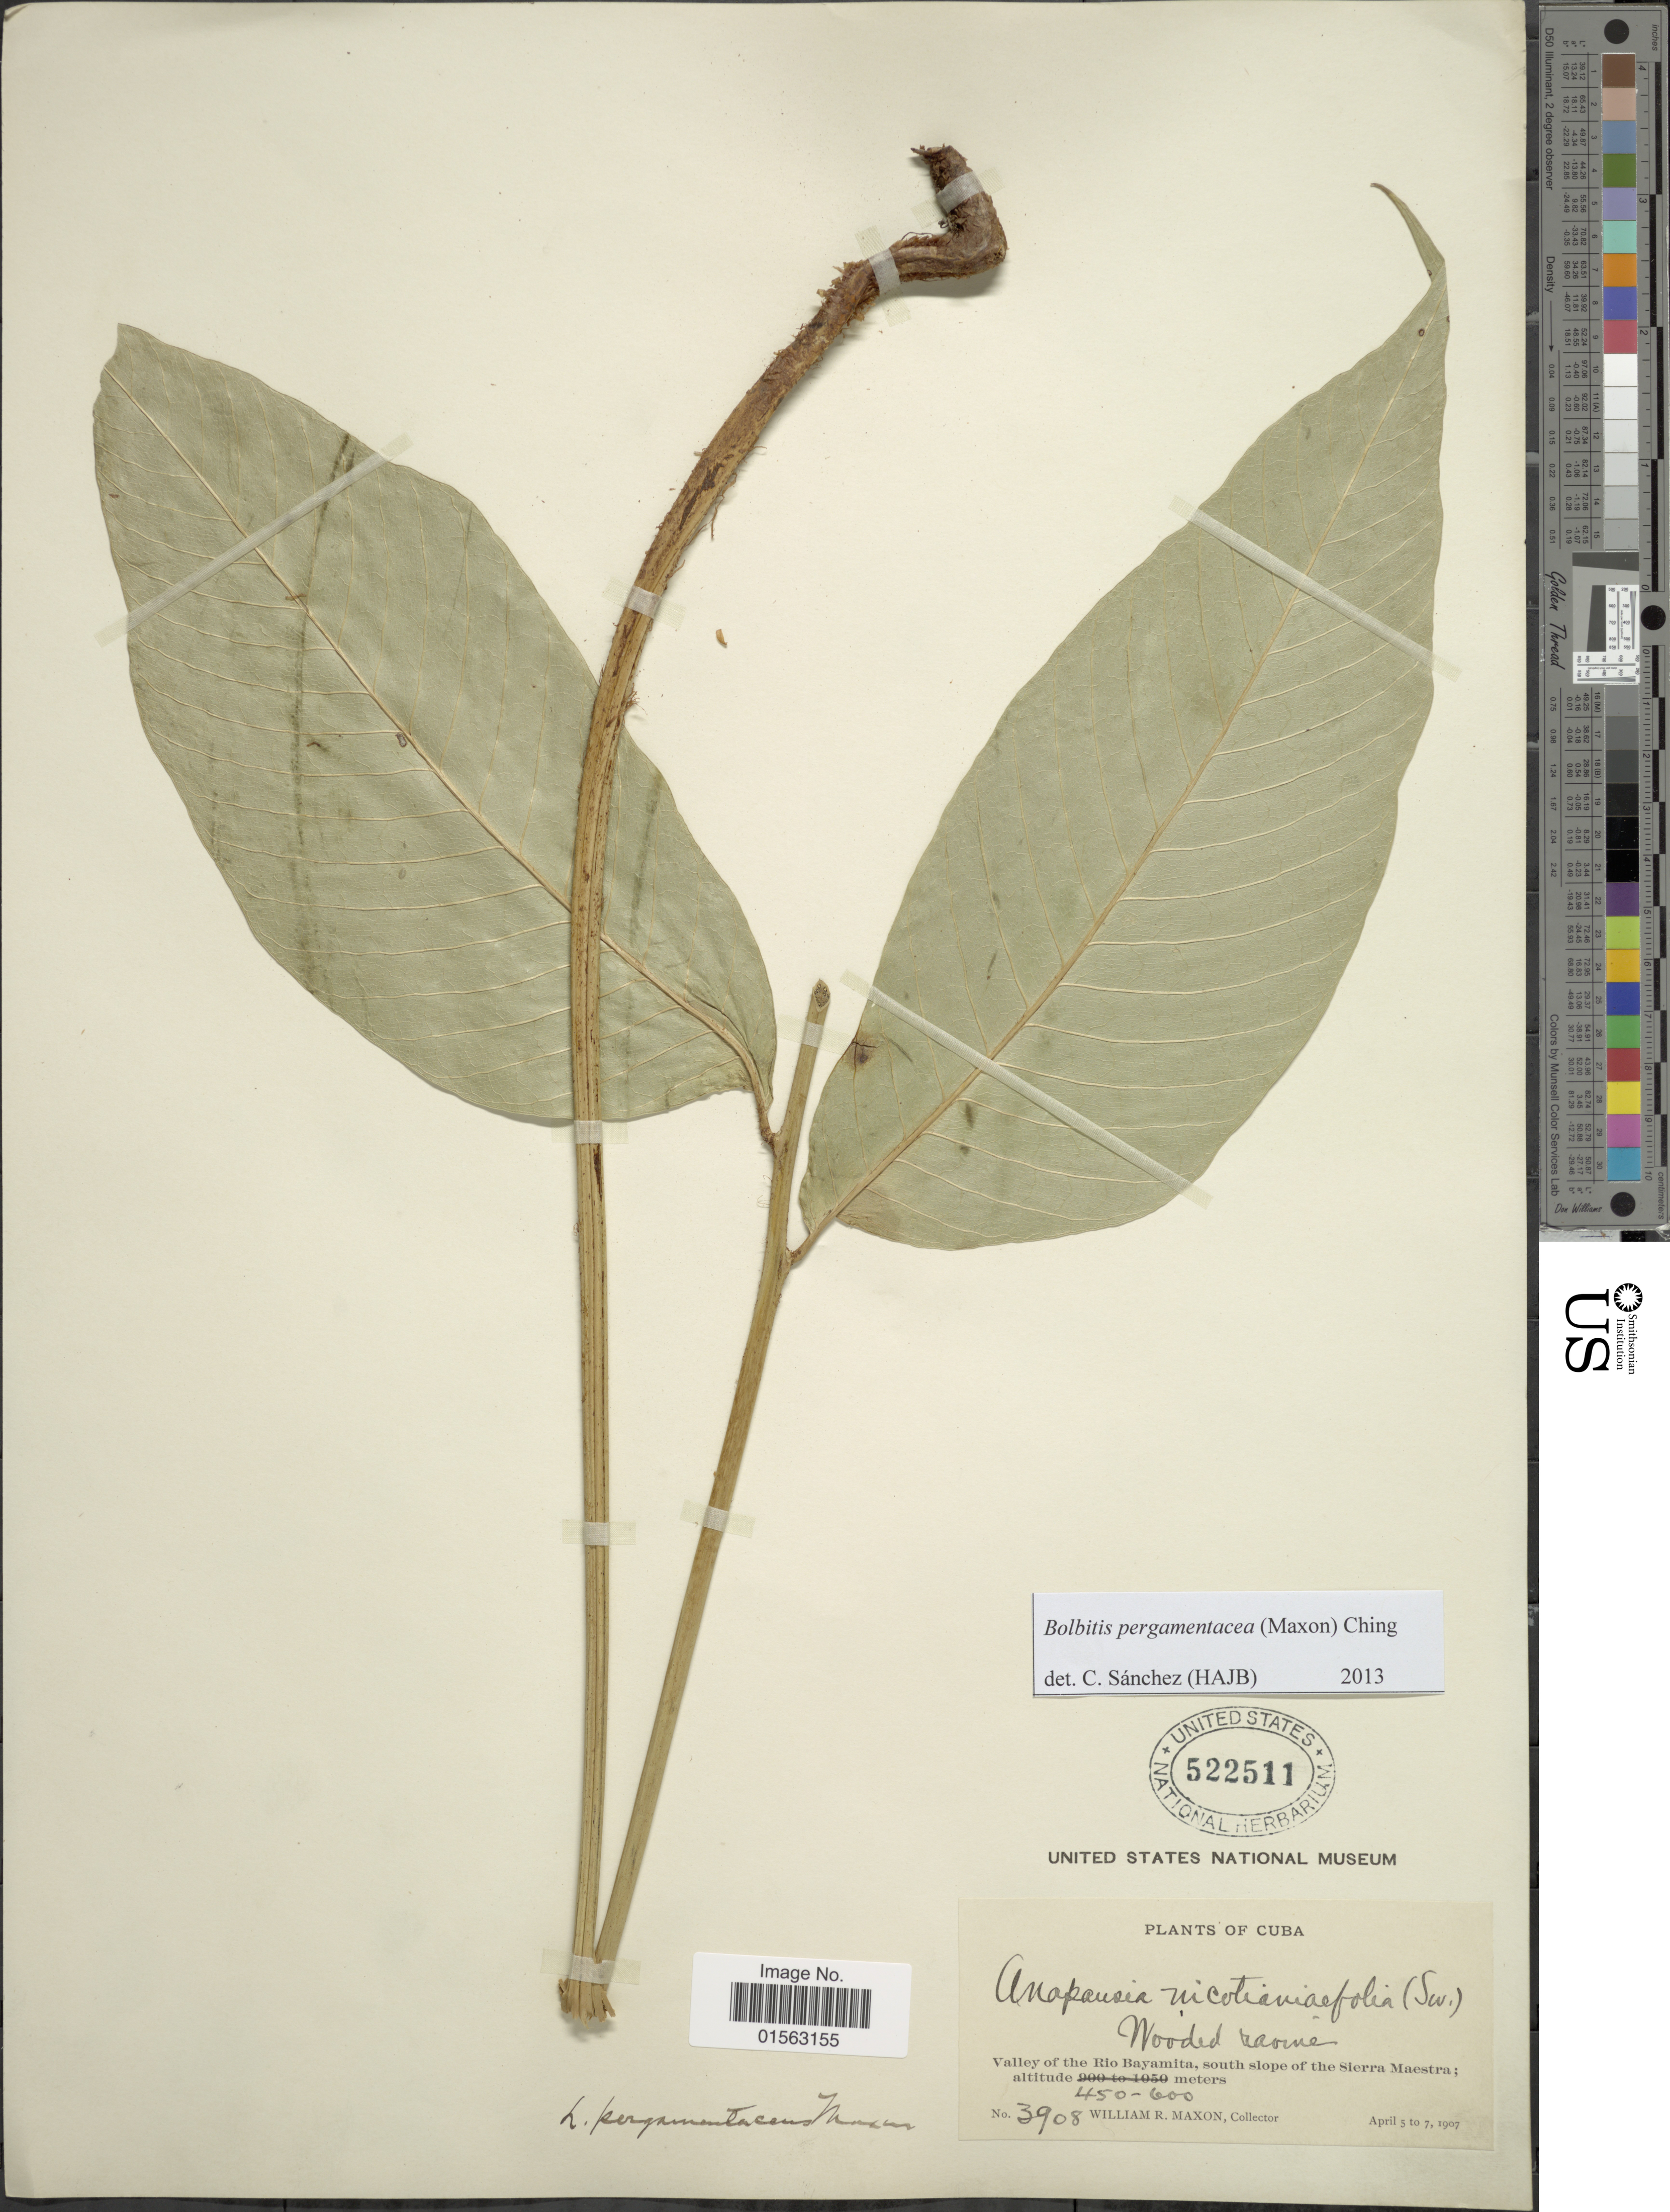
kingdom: Plantae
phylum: Tracheophyta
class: Polypodiopsida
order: Polypodiales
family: Dryopteridaceae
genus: Mickelia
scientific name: Mickelia pergamentacea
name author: (Maxon) R.C. Moran et al.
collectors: W. R. Maxon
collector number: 3908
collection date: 1907-04-05/1907-04-07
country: Cuba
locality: Cuba, wooded ravine, Valley of the Rio Bayamita, south slope of the Sierra Maestra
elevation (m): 450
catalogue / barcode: US 522511